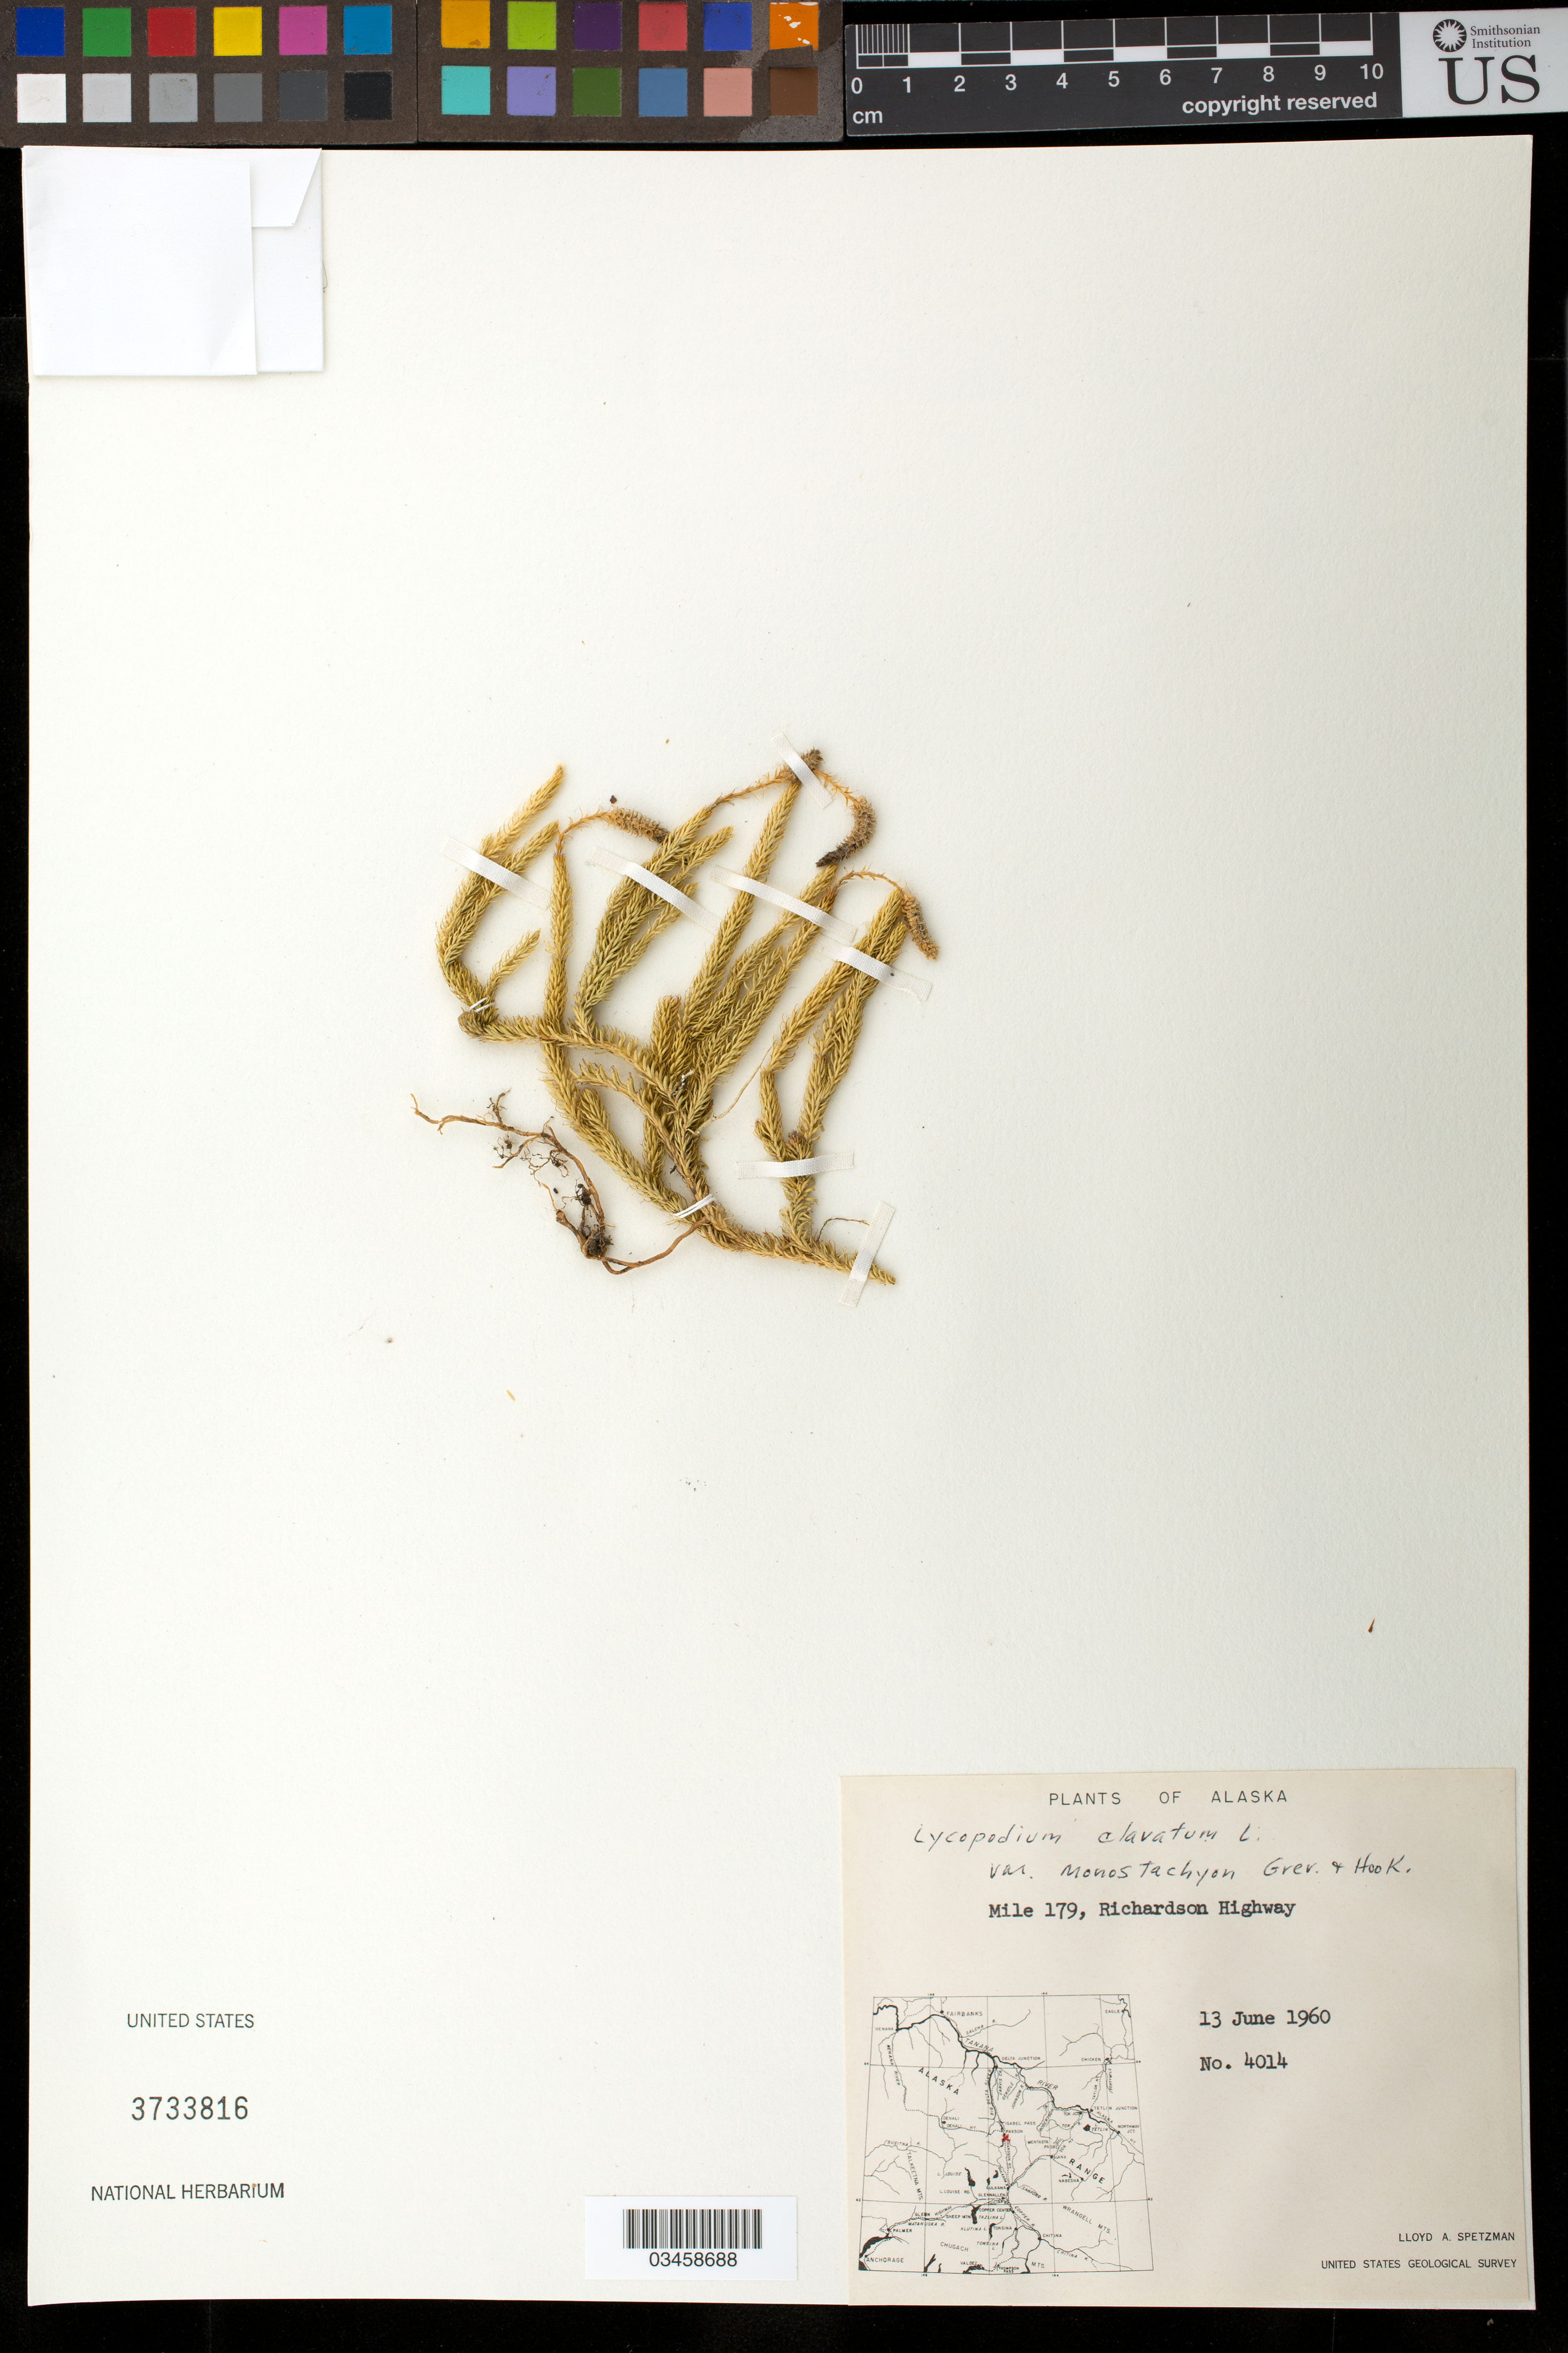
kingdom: Plantae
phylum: Tracheophyta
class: Lycopodiopsida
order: Lycopodiales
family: Lycopodiaceae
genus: Lycopodium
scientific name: Lycopodium lagopus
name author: Zinserl. ex Kuzen.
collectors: L. Spetzman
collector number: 4014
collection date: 1960-06-13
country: United States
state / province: Alaska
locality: Mile 179, Richardson Highway.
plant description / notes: OR # 231032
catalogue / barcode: US 3733816